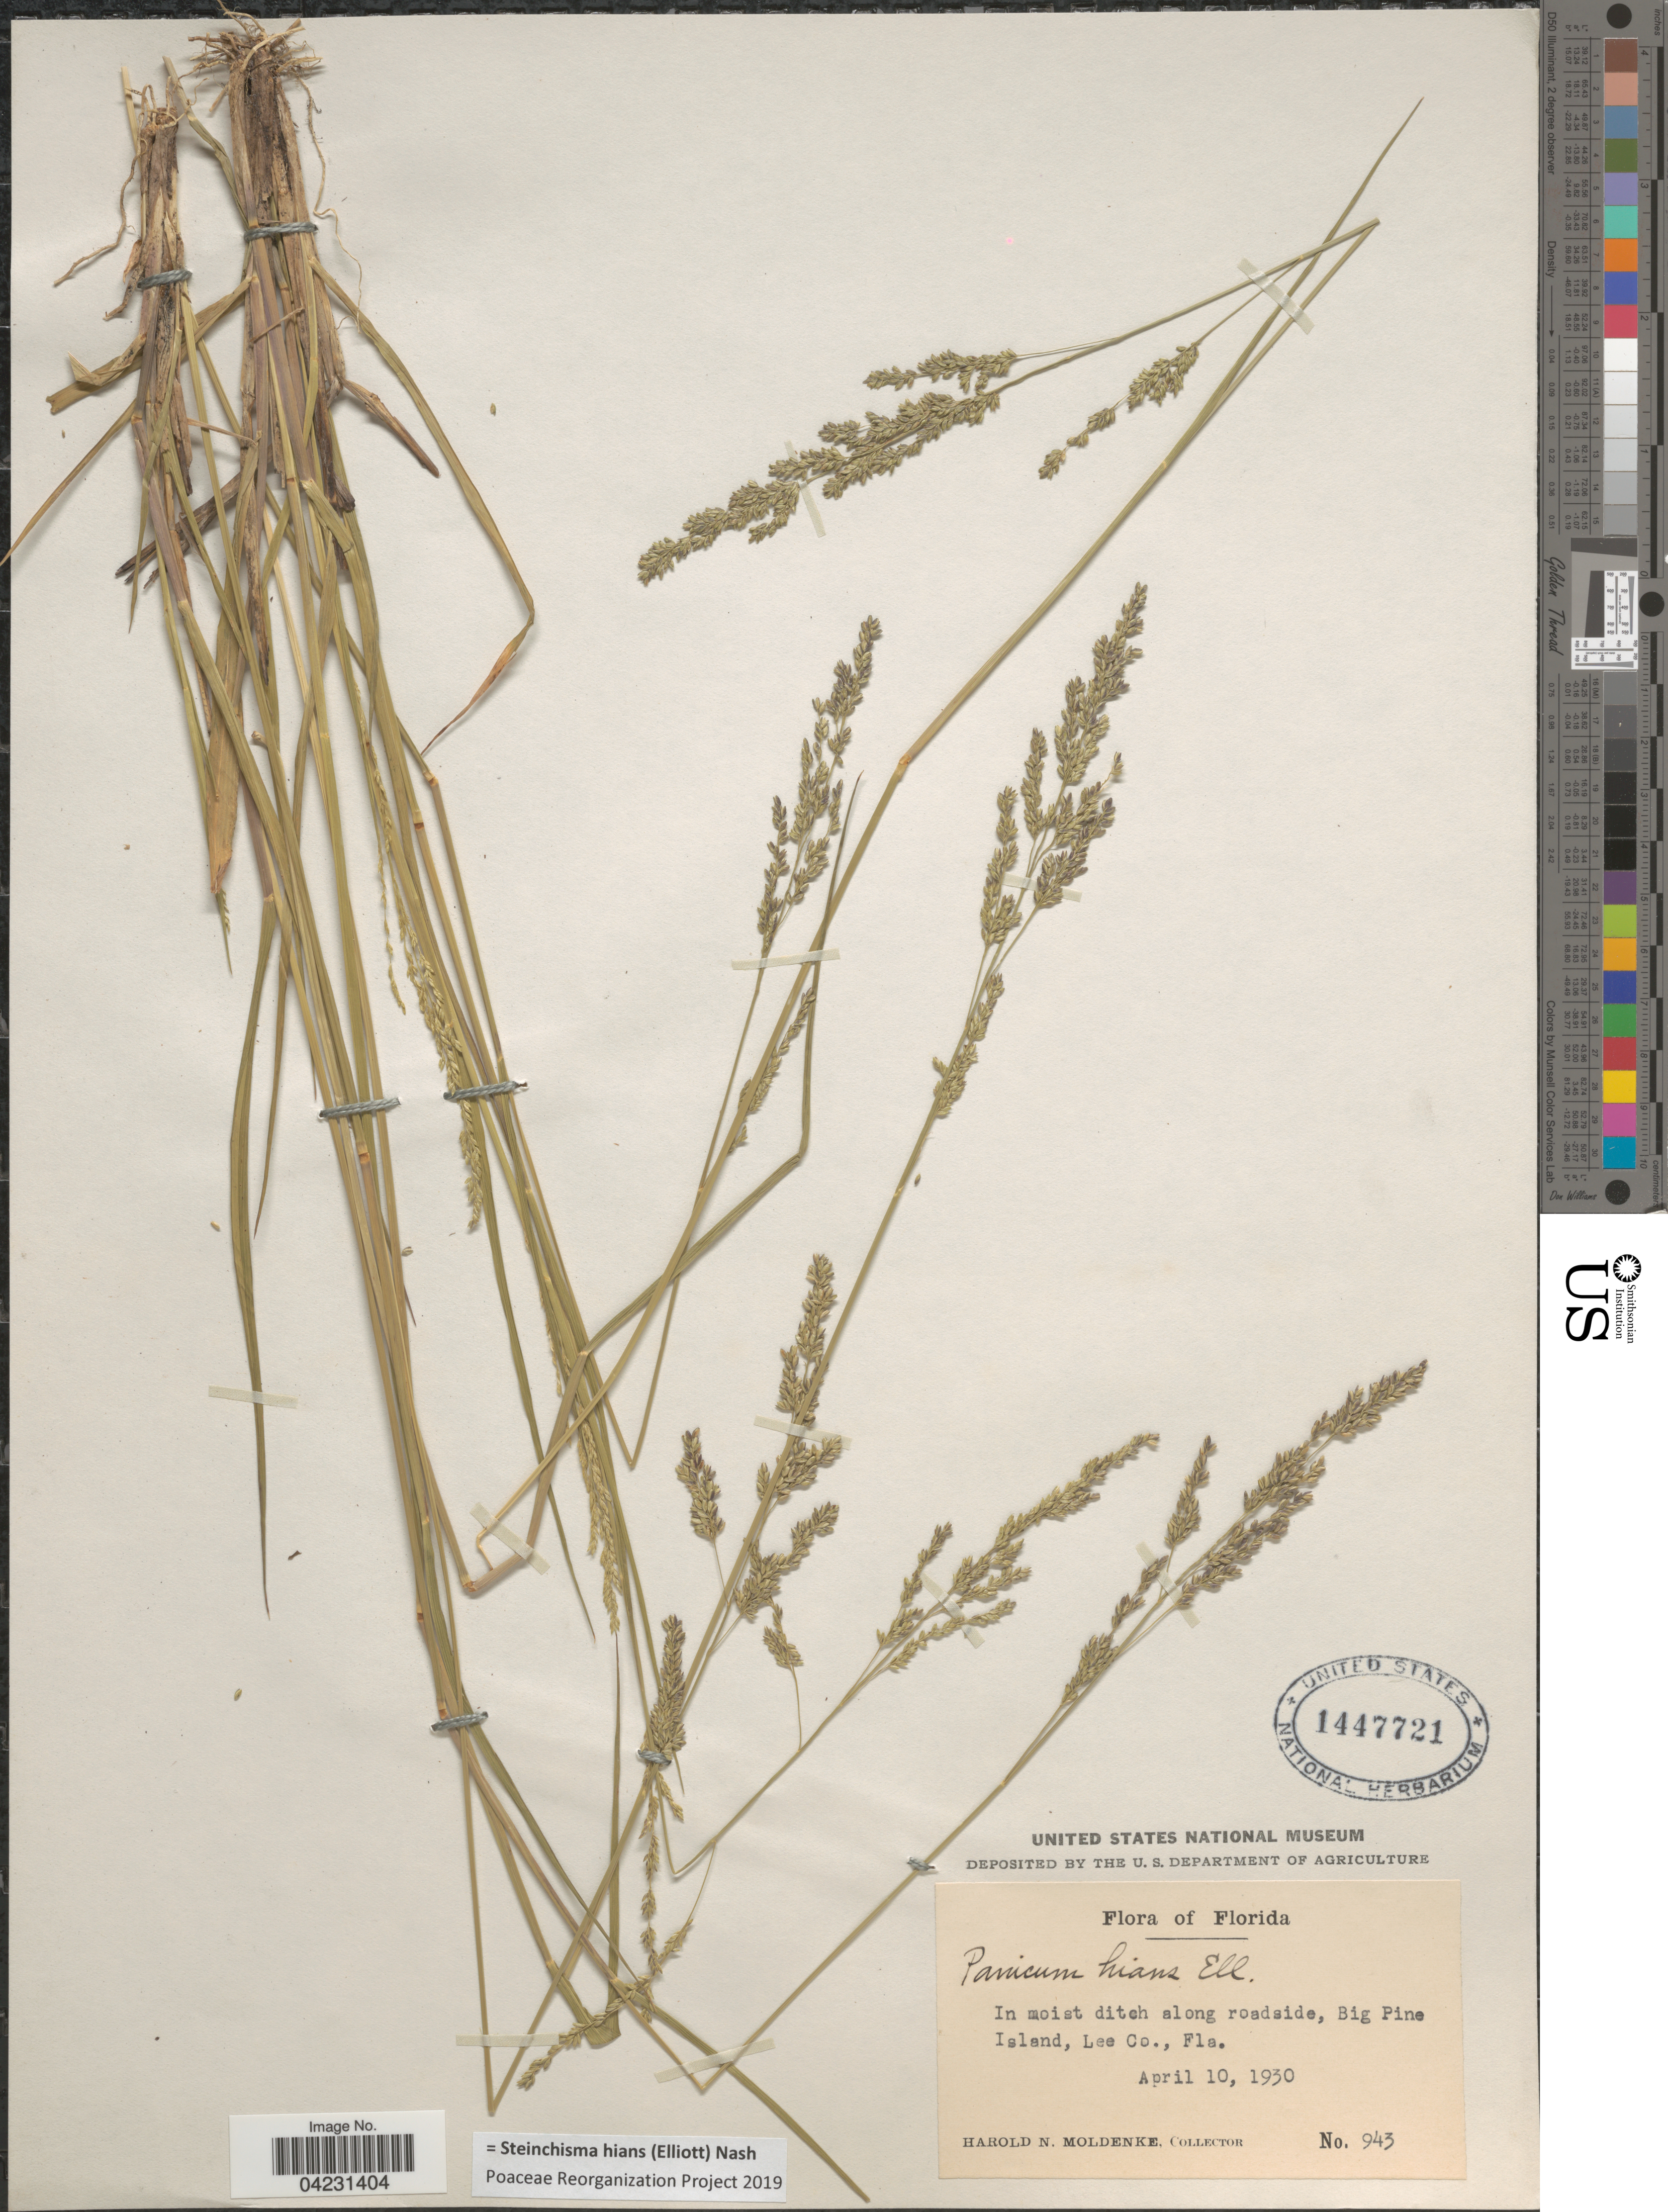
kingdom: Plantae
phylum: Tracheophyta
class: Liliopsida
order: Poales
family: Poaceae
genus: Steinchisma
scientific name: Steinchisma hians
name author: (Elliott) Nash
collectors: H. N. Moldenke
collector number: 943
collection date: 1930-04-10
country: United States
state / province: Florida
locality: In moist ditch along roadside, Big Pine Island, Lee Co.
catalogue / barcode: US 1447721